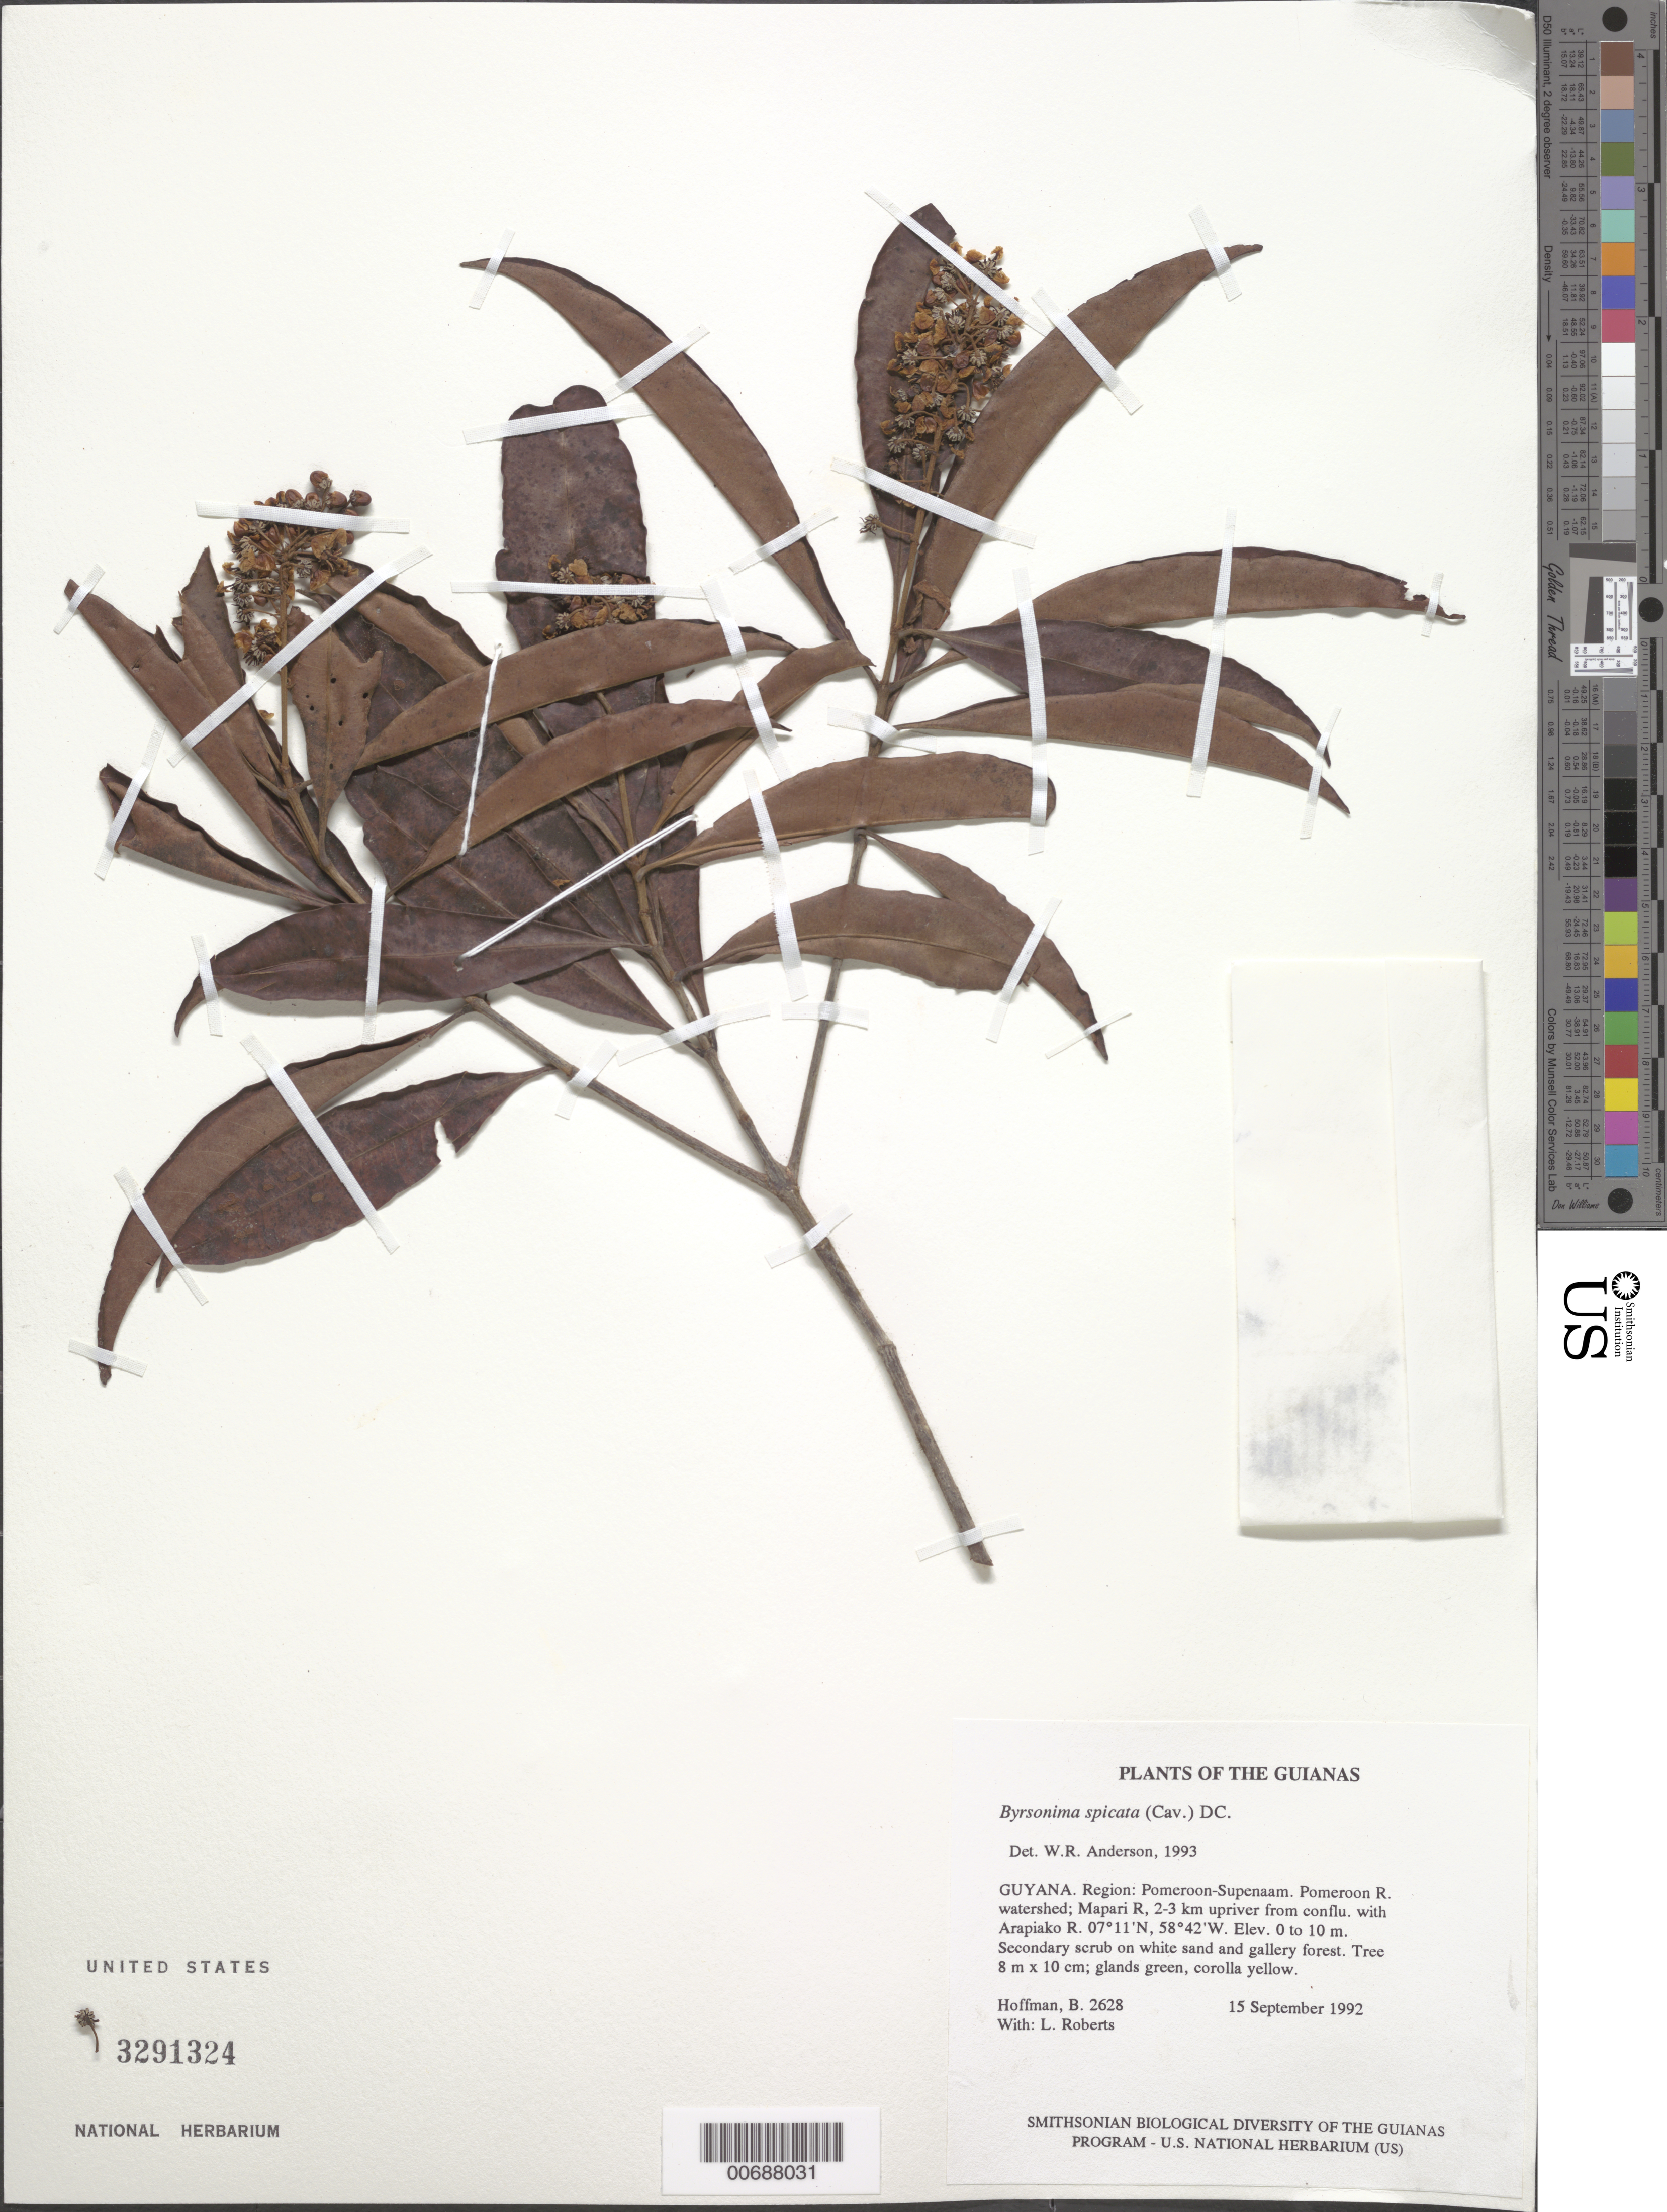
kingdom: Plantae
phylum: Tracheophyta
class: Magnoliopsida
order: Malpighiales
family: Malpighiaceae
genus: Byrsonima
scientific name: Byrsonima spicata (Cav.) DC.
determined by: Anderson, W. R., (MICH), University of Michigan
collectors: B. Hoffman & L. Roberts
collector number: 2628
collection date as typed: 15 September 1992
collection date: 1992-09-15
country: Guyana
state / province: Pomeroon-Supenaam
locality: Pomeroon River watershed; Mapari River, 2-3 km upriver from confluence with Arapiako River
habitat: Secondary scrub on white sand and gallery forest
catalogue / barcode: US 3291324